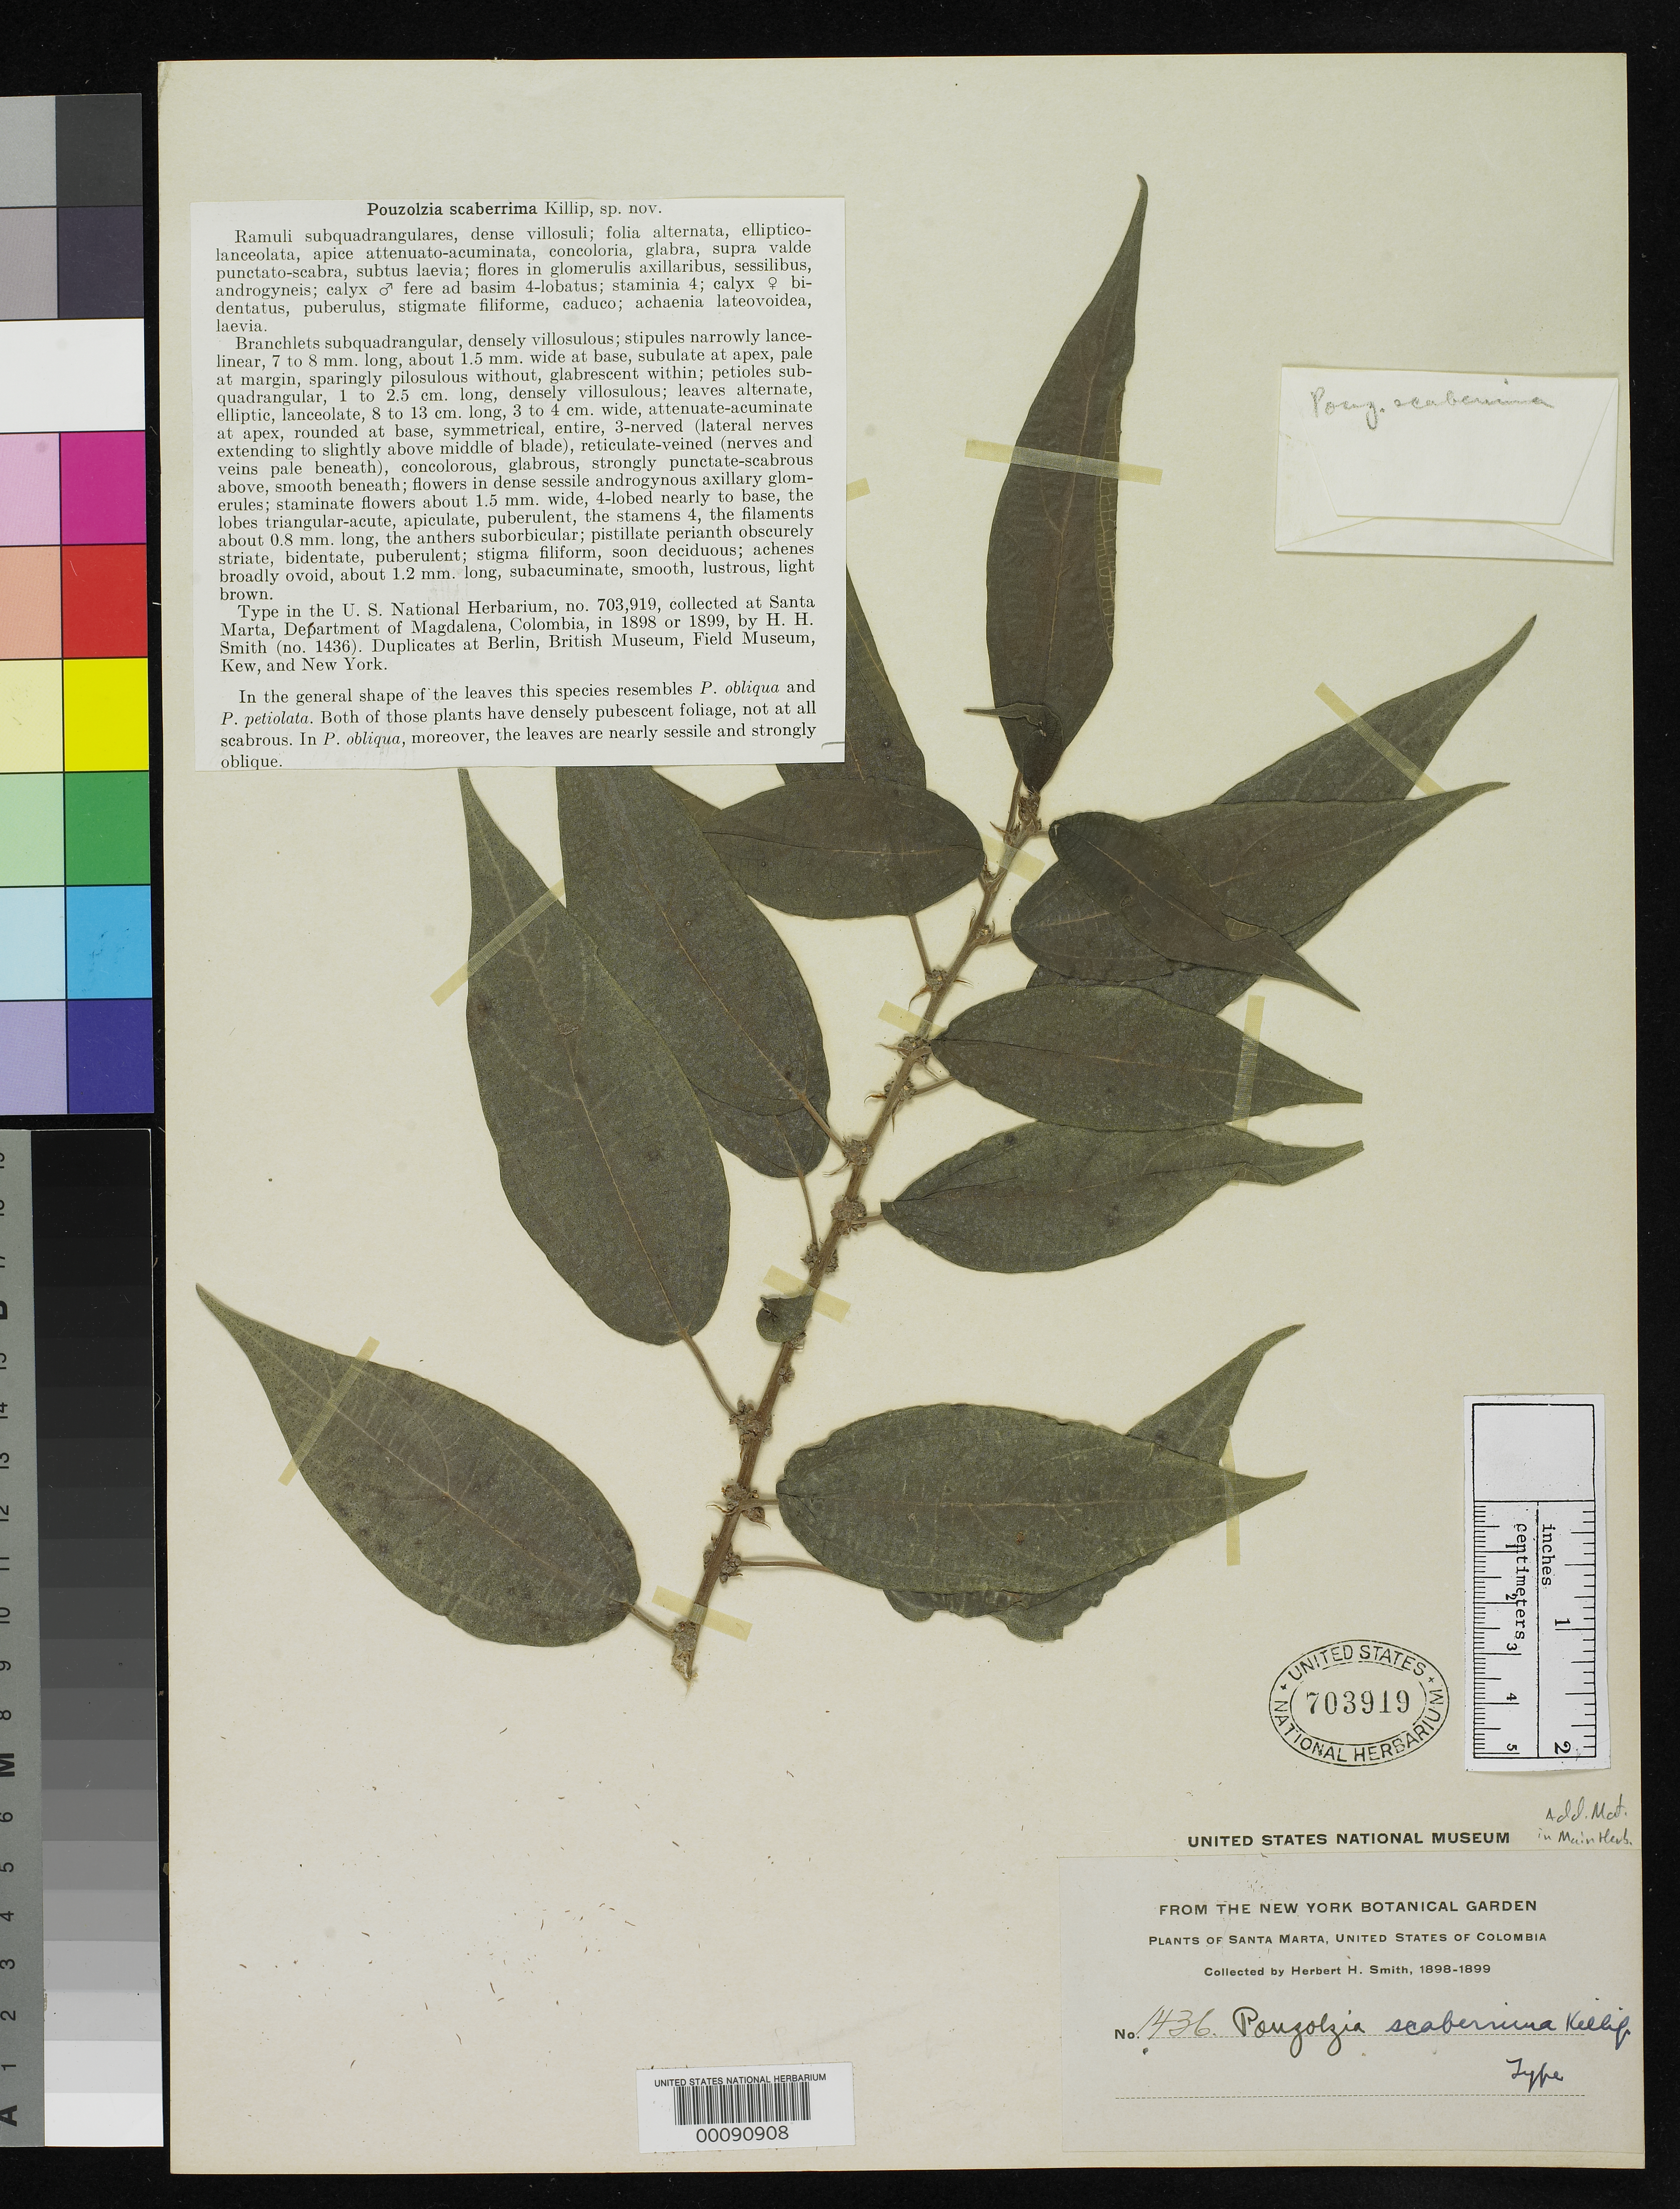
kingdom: Plantae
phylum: Tracheophyta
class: Magnoliopsida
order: Rosales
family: Urticaceae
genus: Pouzolzia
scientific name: Pouzolzia scaberrima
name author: Killip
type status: Holotype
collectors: Herbert H. Smith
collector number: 1436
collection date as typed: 1898 to -- --- 1899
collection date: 1898/1899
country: Colombia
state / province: Magdalena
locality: Santa Marta.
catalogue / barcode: US 703919